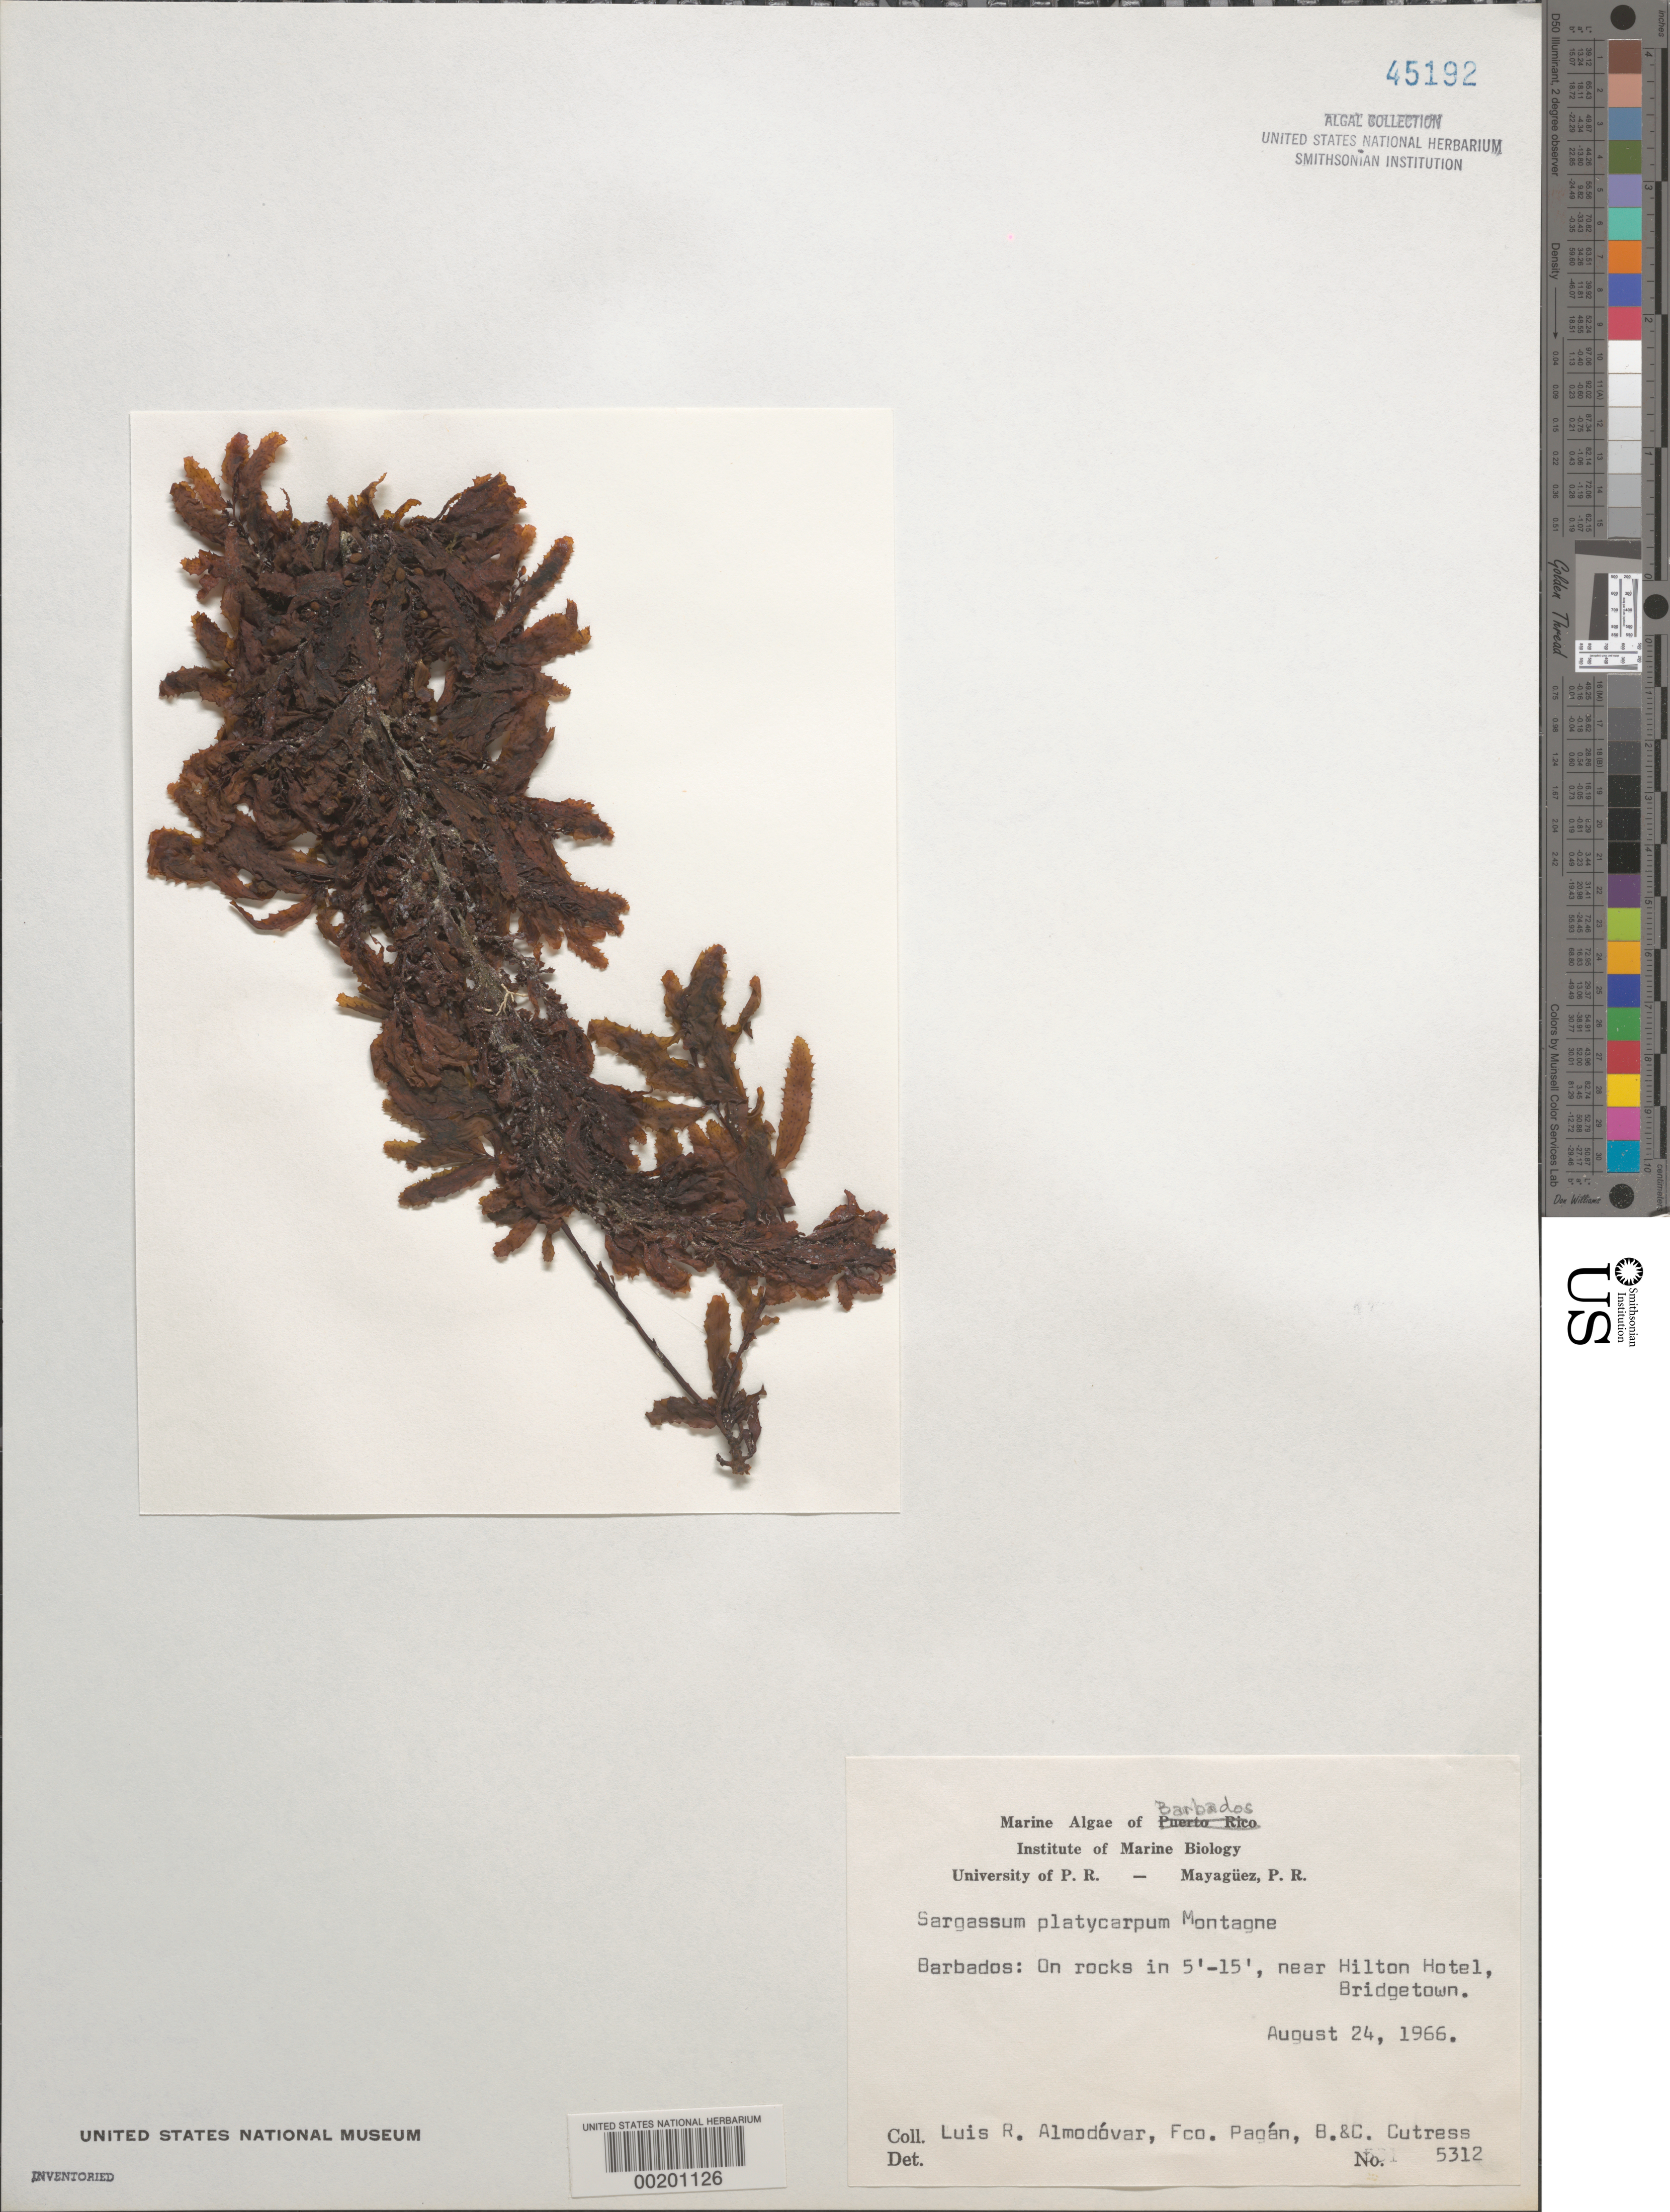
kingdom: Chromista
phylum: Ochrophyta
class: Phaeophyceae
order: Fucales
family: Sargassaceae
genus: Sargassum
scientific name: Sargassum platycarpum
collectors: L. Almodovar, F. Pagan, B. Cutress & C. Cutress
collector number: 5312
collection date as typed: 24 Aug 1966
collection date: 1966-08-24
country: Barbados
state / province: Saint Michael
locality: Bridgetown, near Hilton Hotel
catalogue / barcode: US 45192